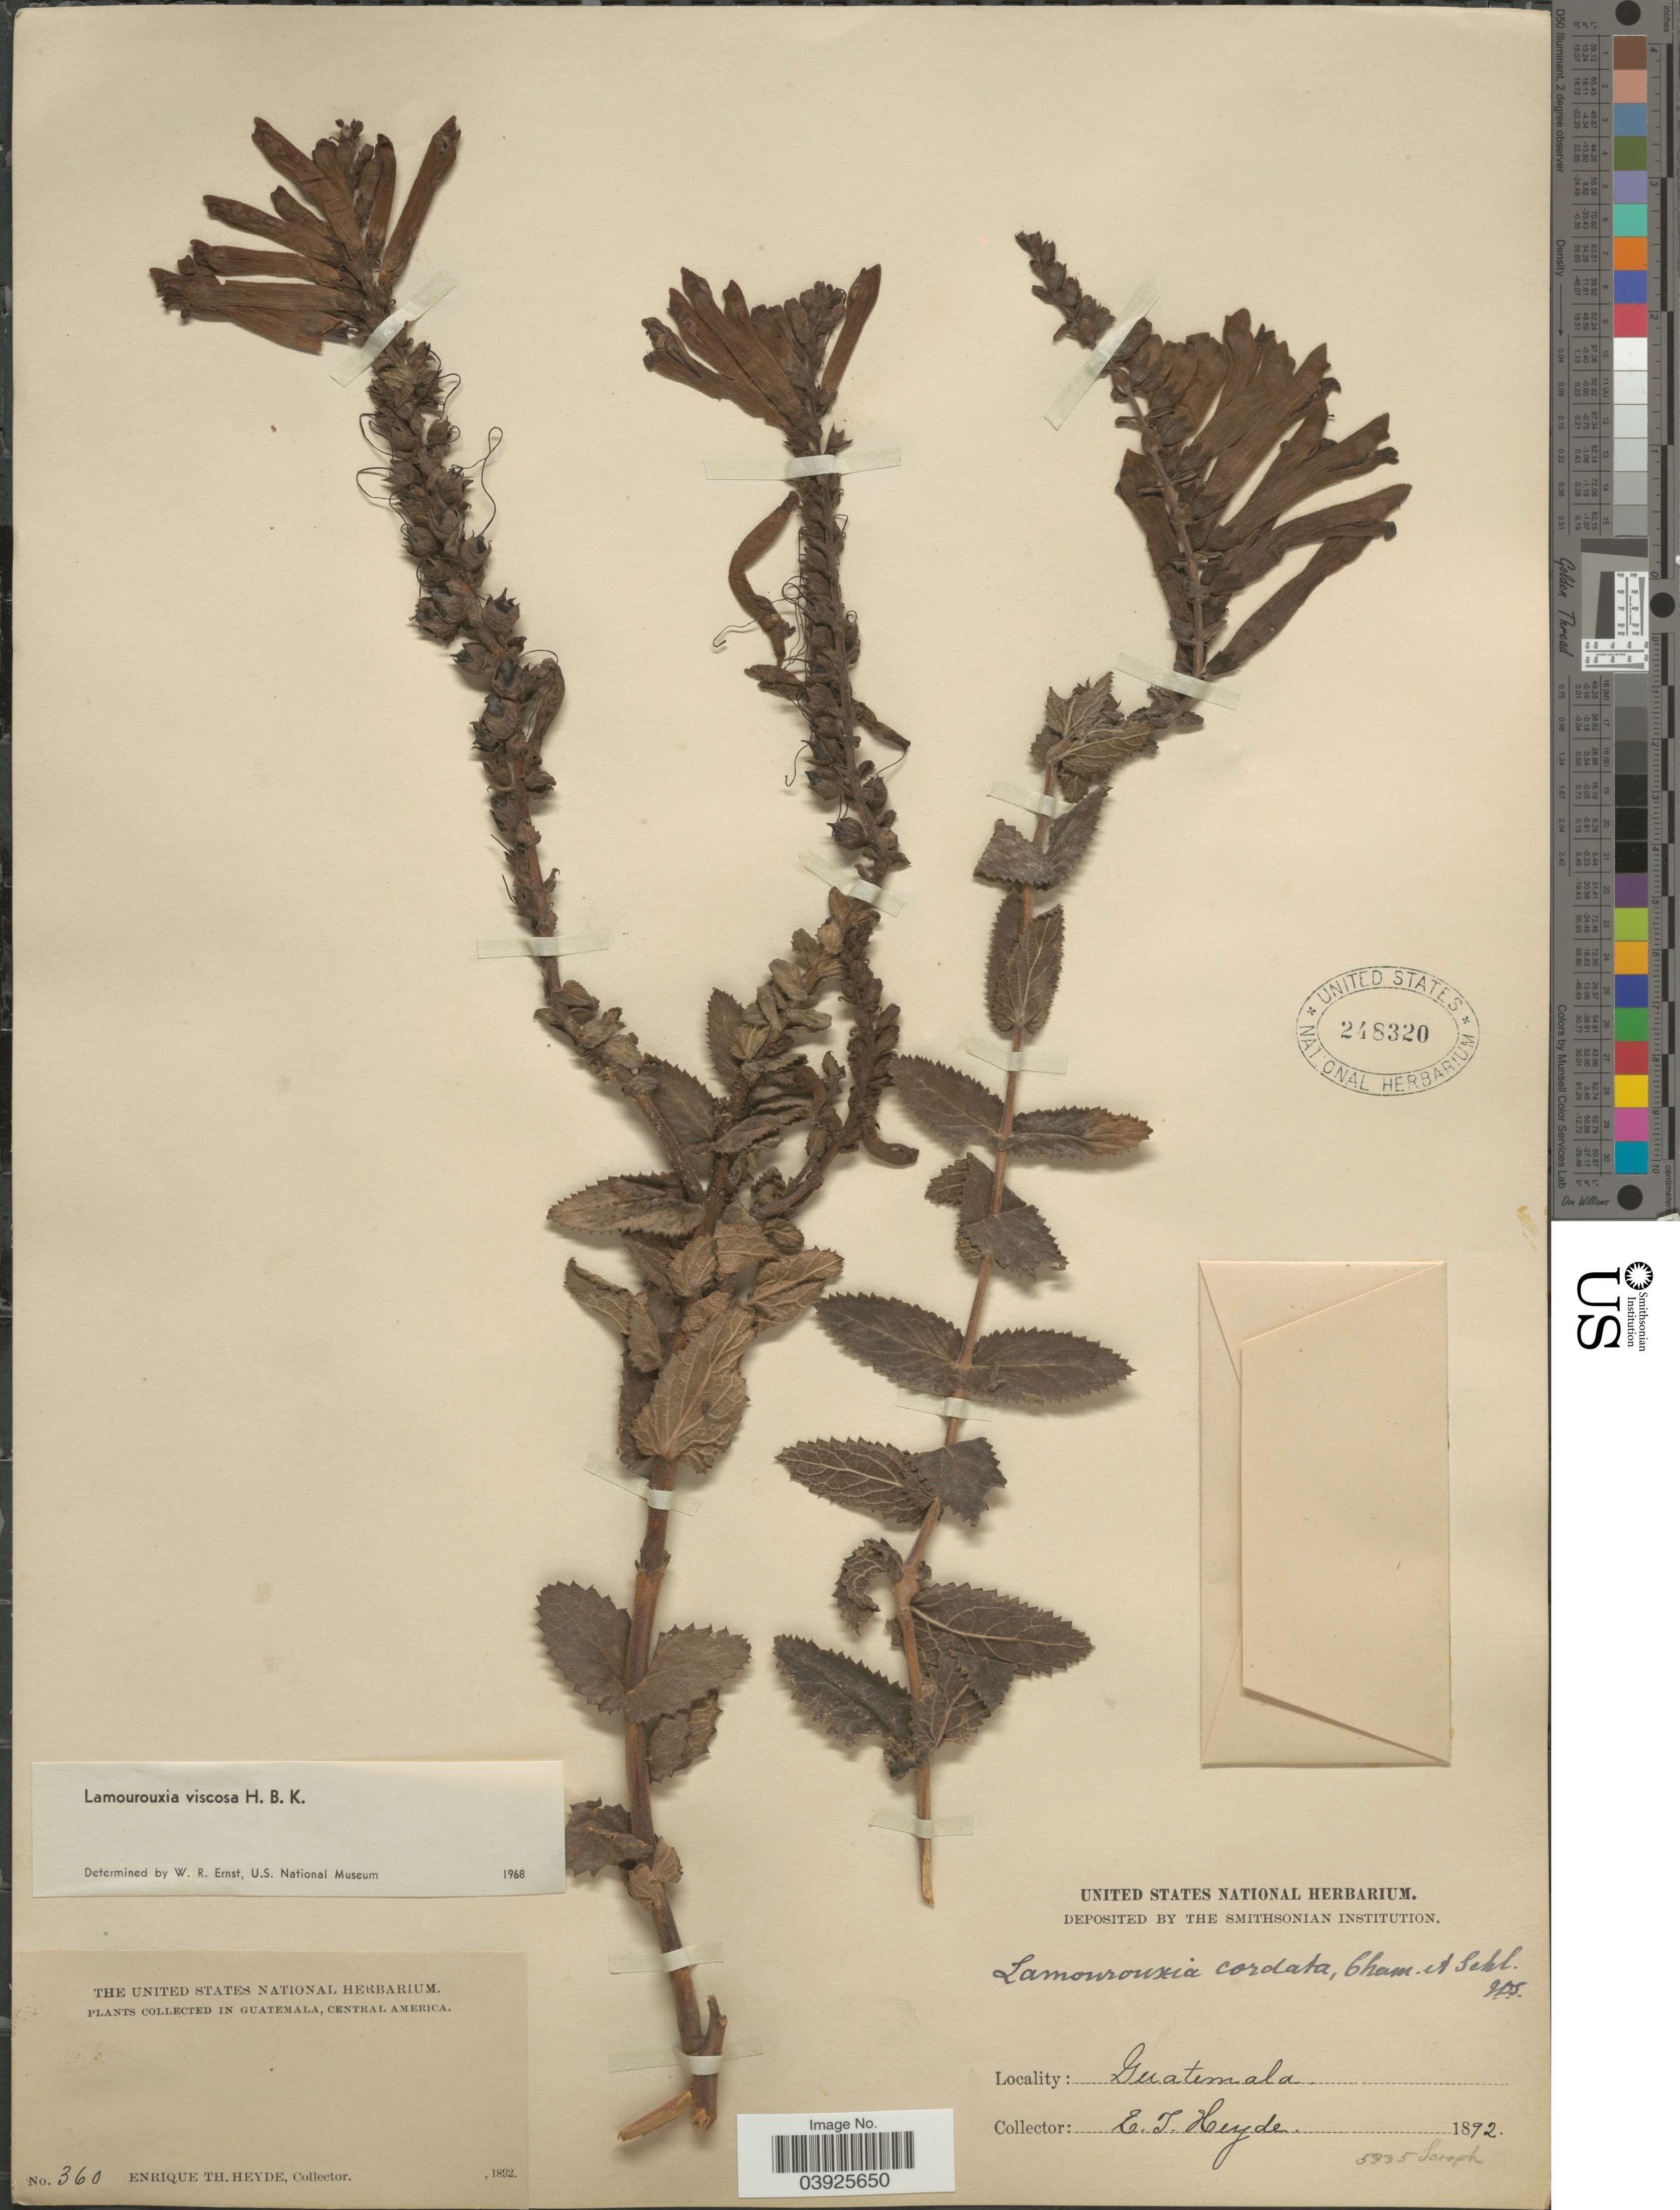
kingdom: Plantae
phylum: Tracheophyta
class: Magnoliopsida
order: Lamiales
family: Orobanchaceae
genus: Lamourouxia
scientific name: Lamourouxia viscosa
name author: Kunth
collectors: E. T. Heyde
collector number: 360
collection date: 1892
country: Guatemala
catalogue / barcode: US 248320